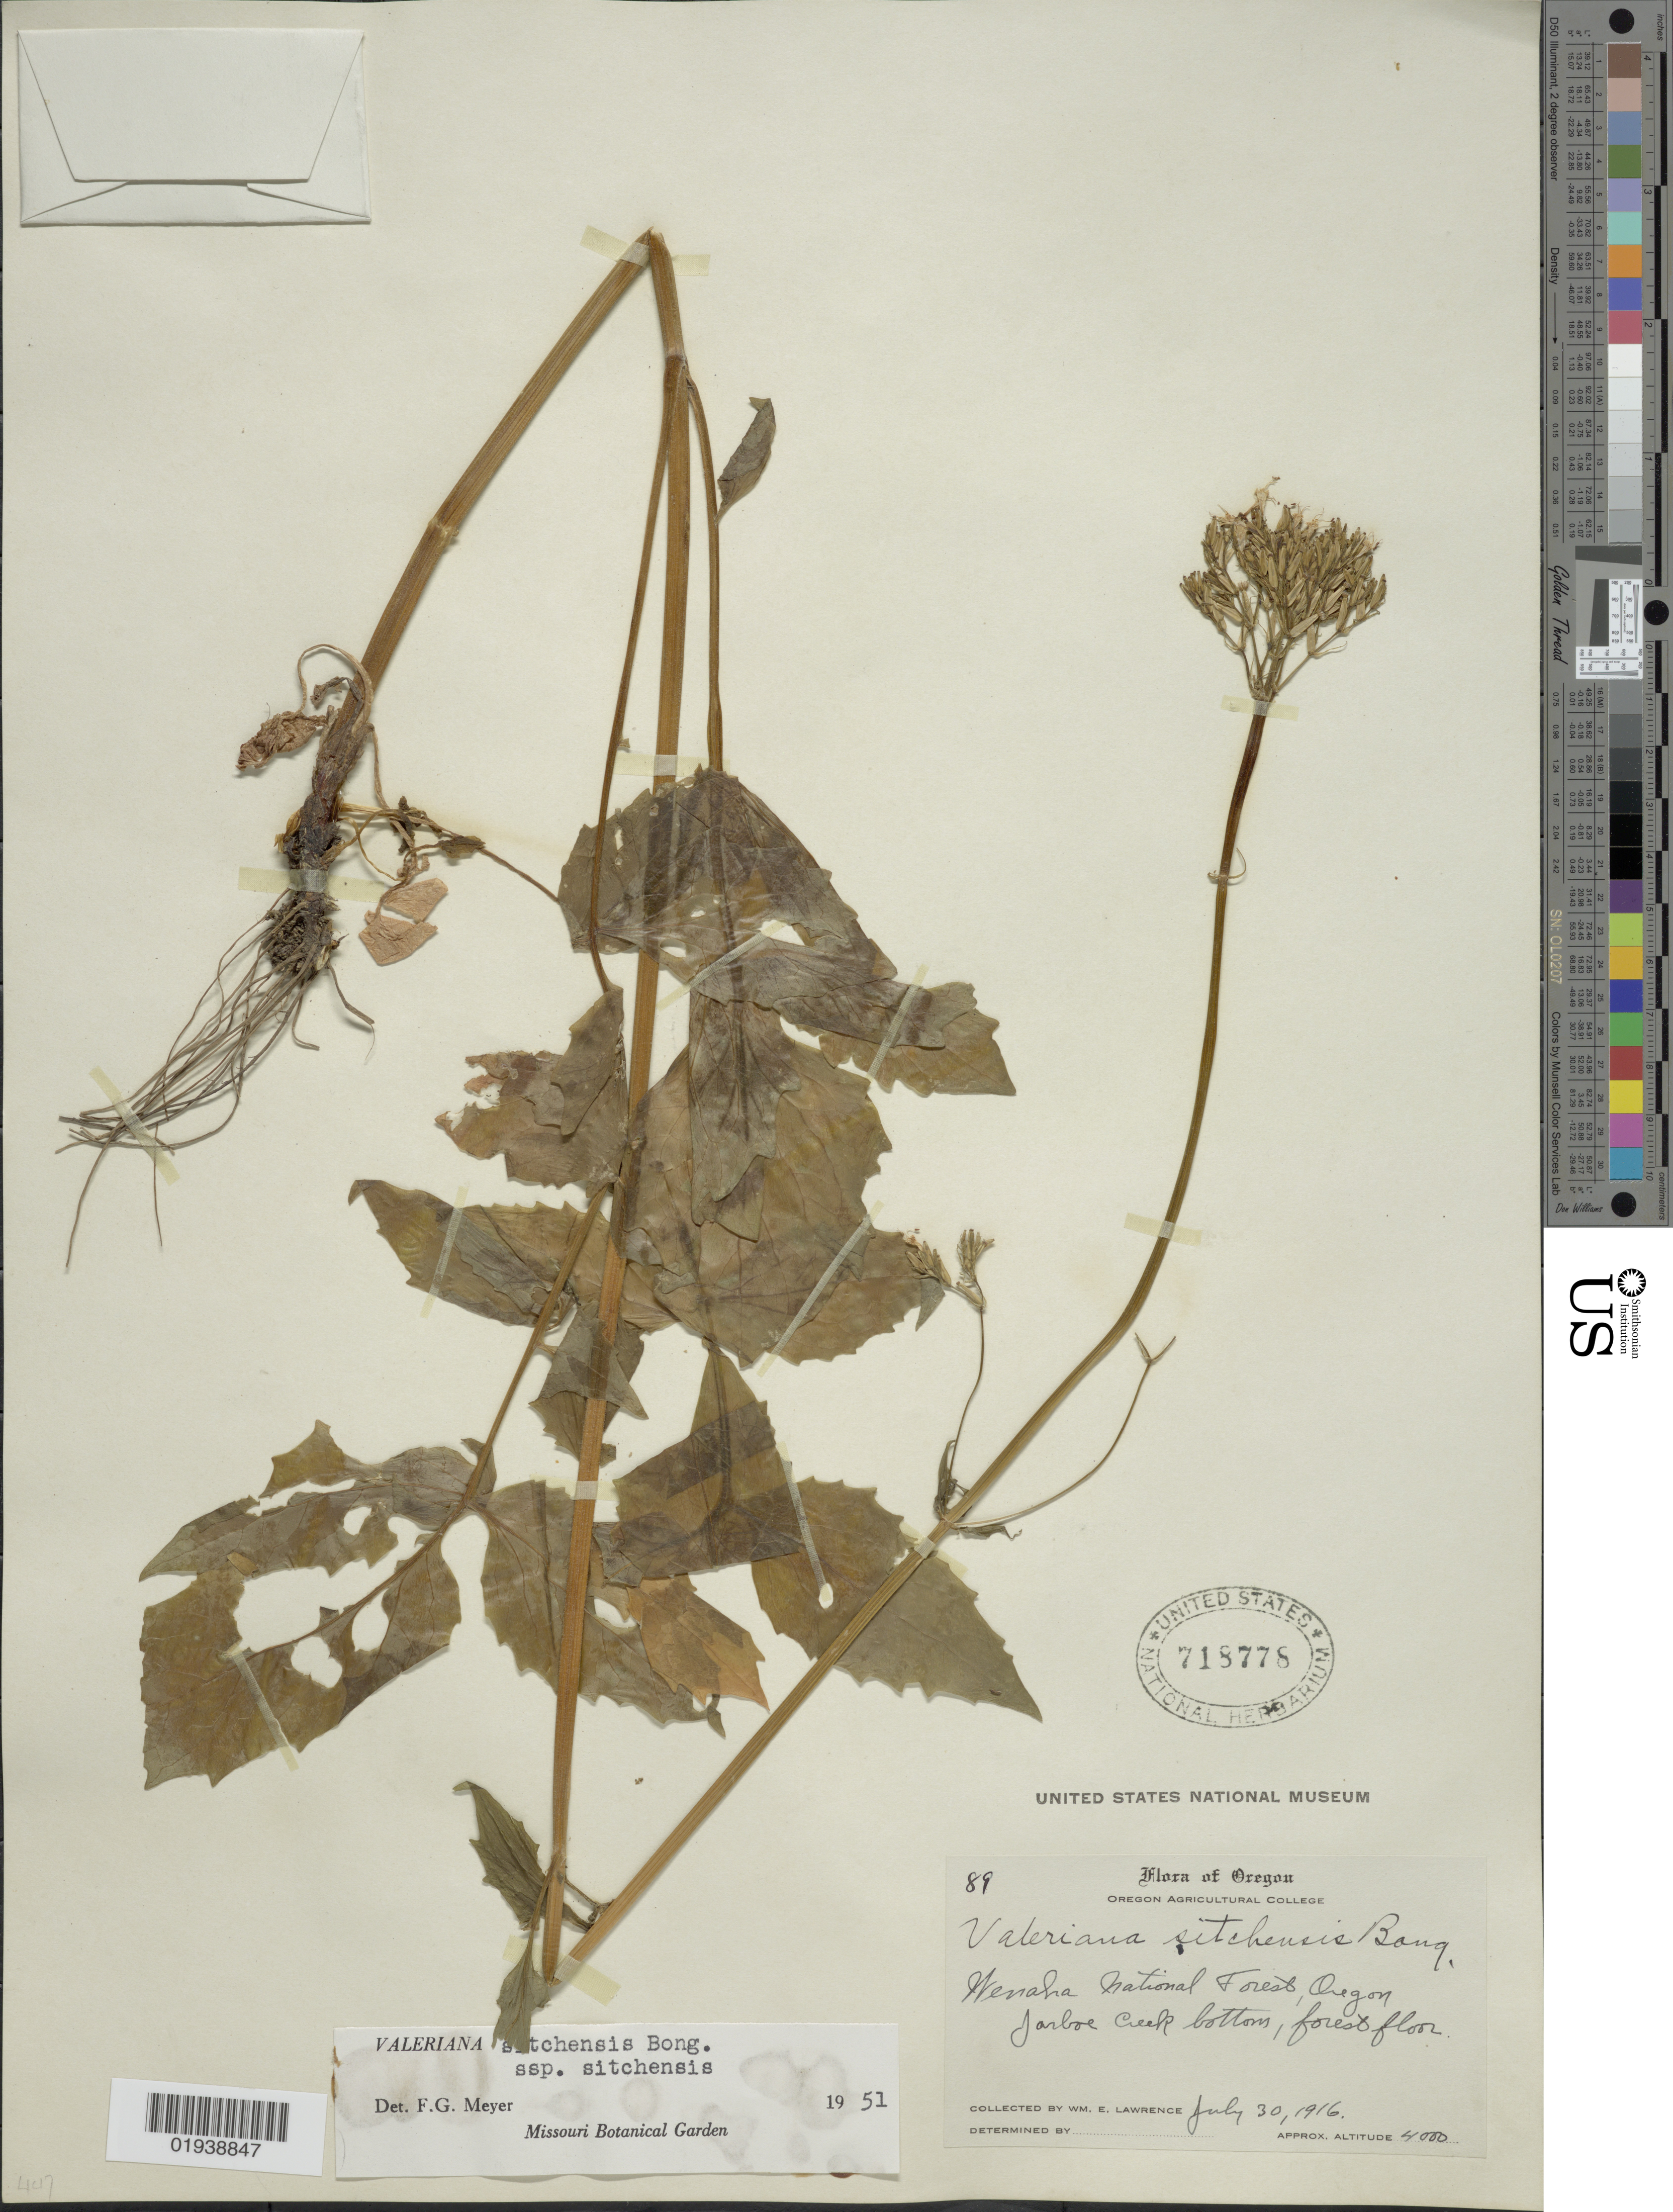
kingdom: Plantae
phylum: Tracheophyta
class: Magnoliopsida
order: Dipsacales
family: Caprifoliaceae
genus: Valeriana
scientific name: Valeriana sitchensis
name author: Bong.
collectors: W. Lawrence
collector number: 89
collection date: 1916-07-30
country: United States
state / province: Oregon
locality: Wenaha National Forest, Jarboe Creek bottom.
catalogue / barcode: US 718778